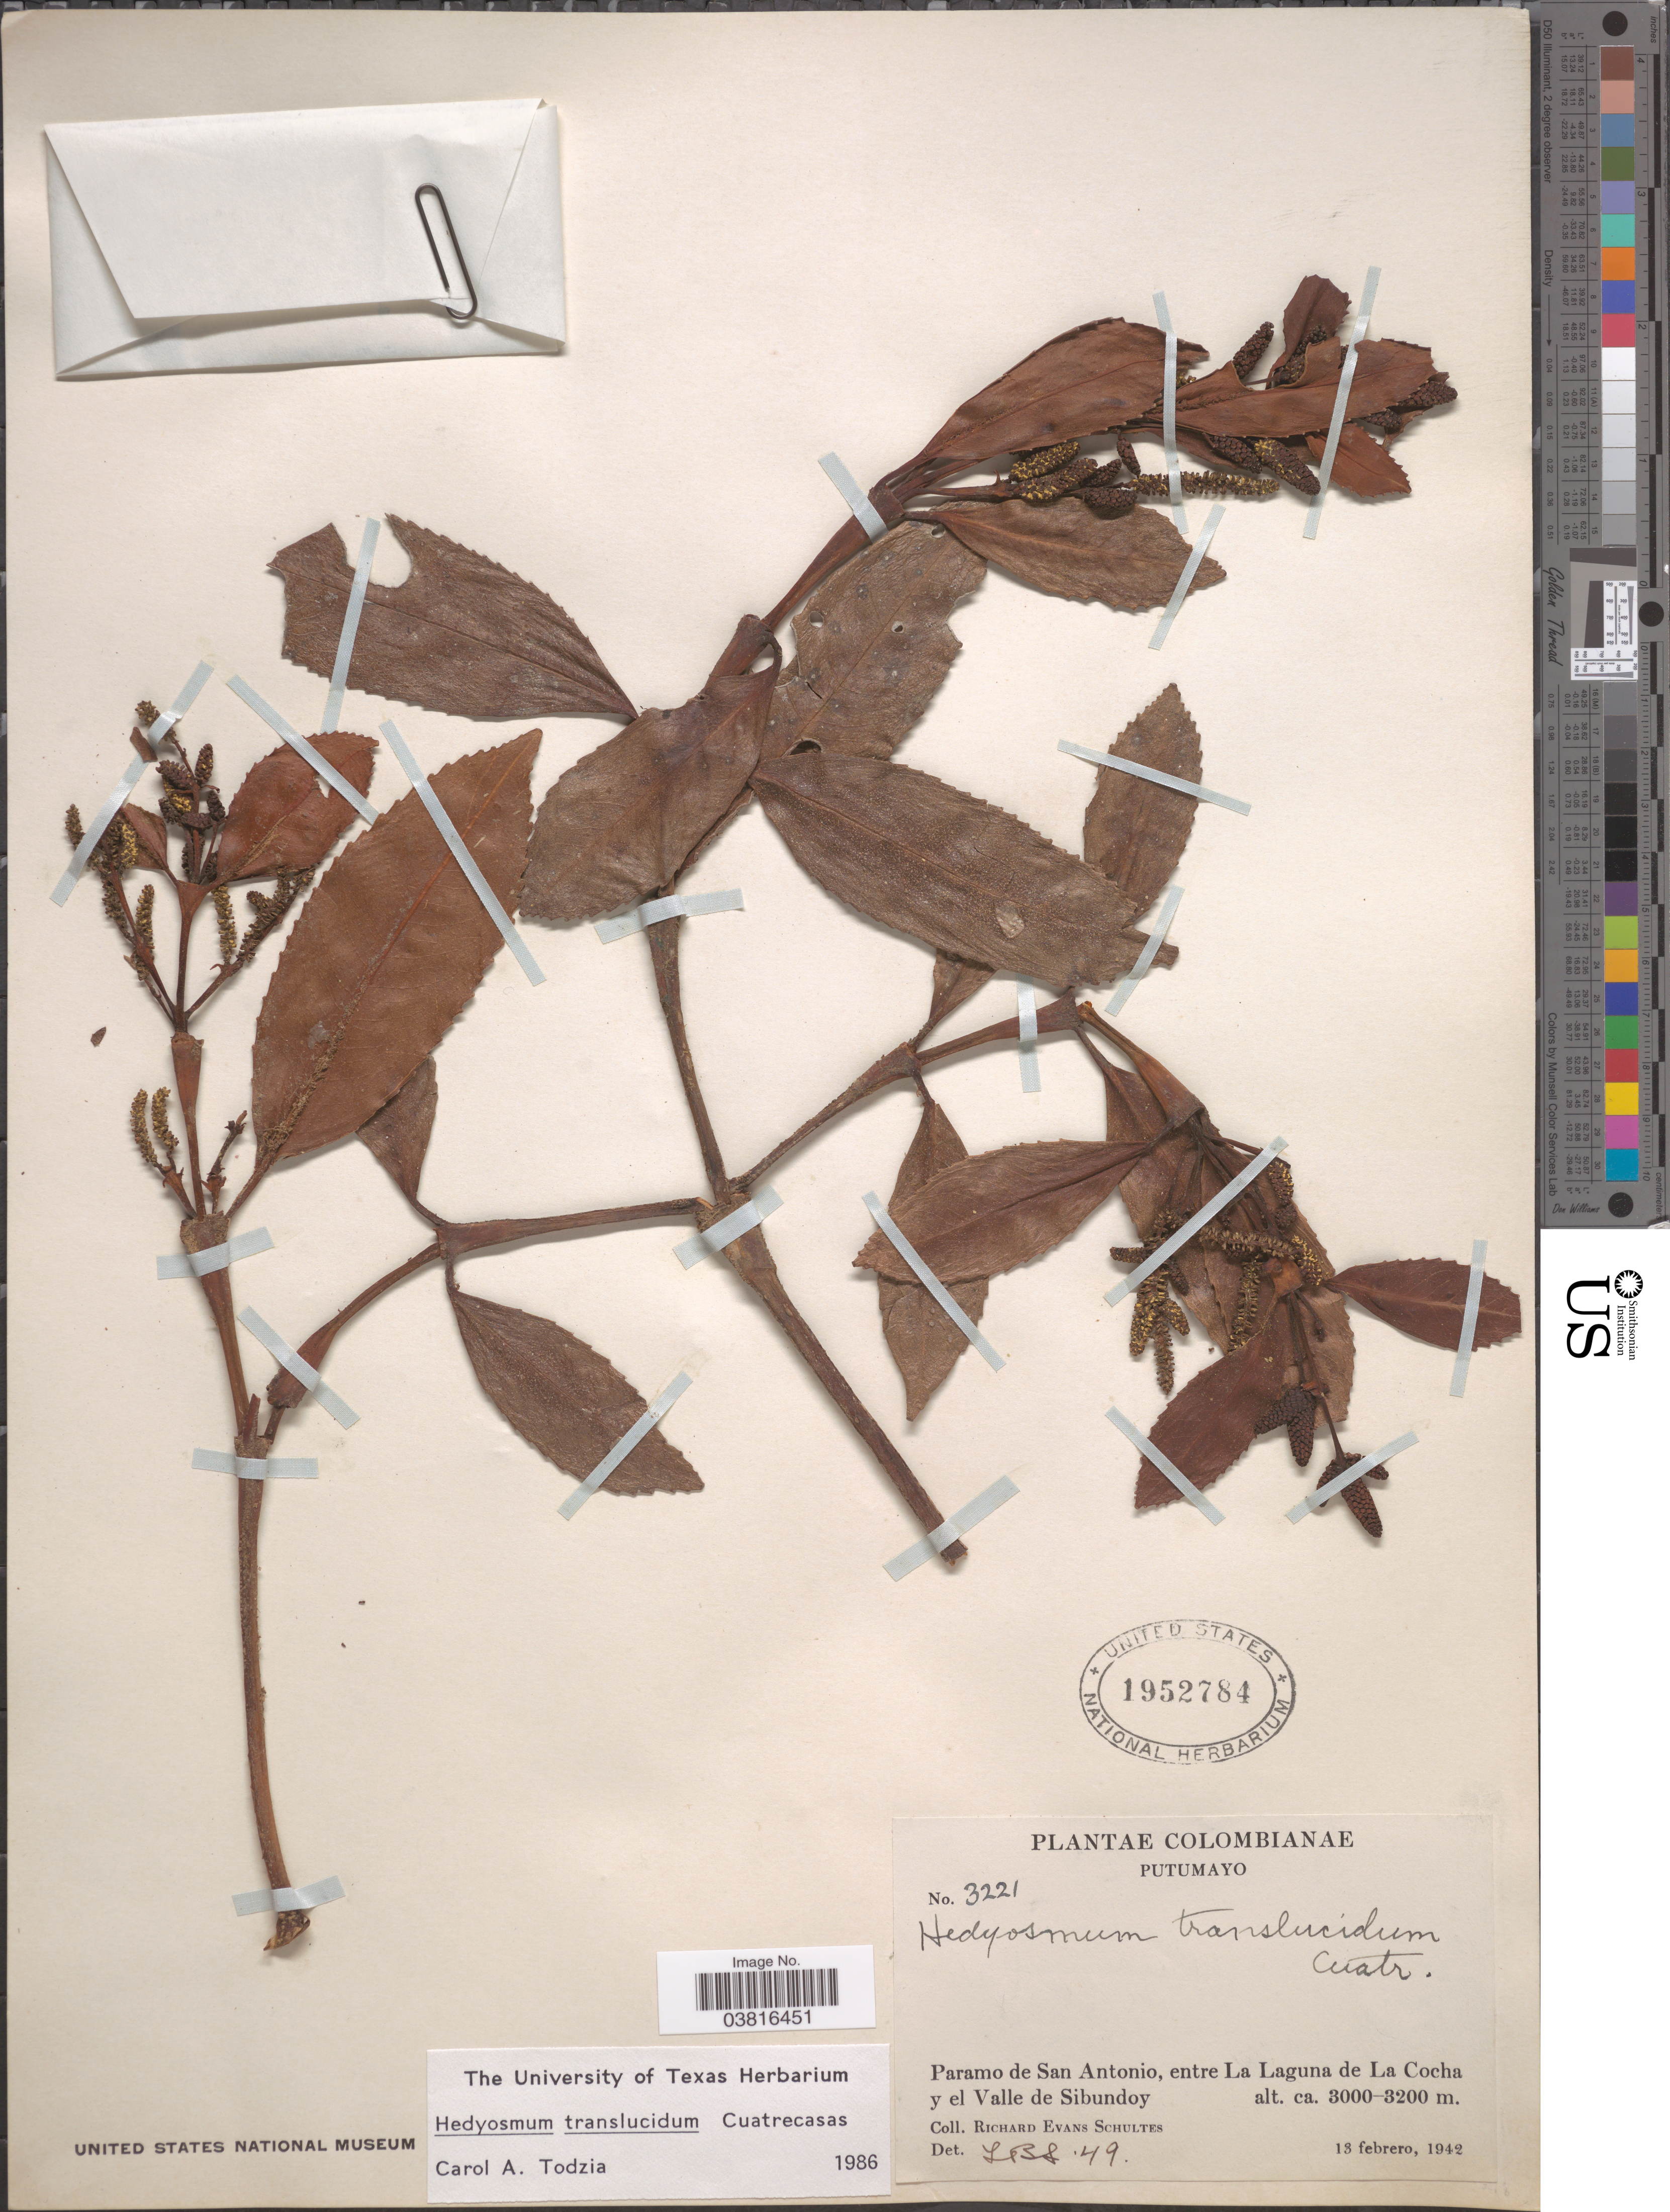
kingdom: Plantae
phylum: Tracheophyta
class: Magnoliopsida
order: Chloranthales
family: Chloranthaceae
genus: Hedyosmum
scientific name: Hedyosmum translucidum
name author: Cuatrec.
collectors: R. E. Schultes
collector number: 3221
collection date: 1942-02-13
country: Colombia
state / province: Putumayo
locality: Paramo de San Antonio, entre La Laguna de La Cocha y el Valle de Sibundoy.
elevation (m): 3000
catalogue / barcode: US 1952784